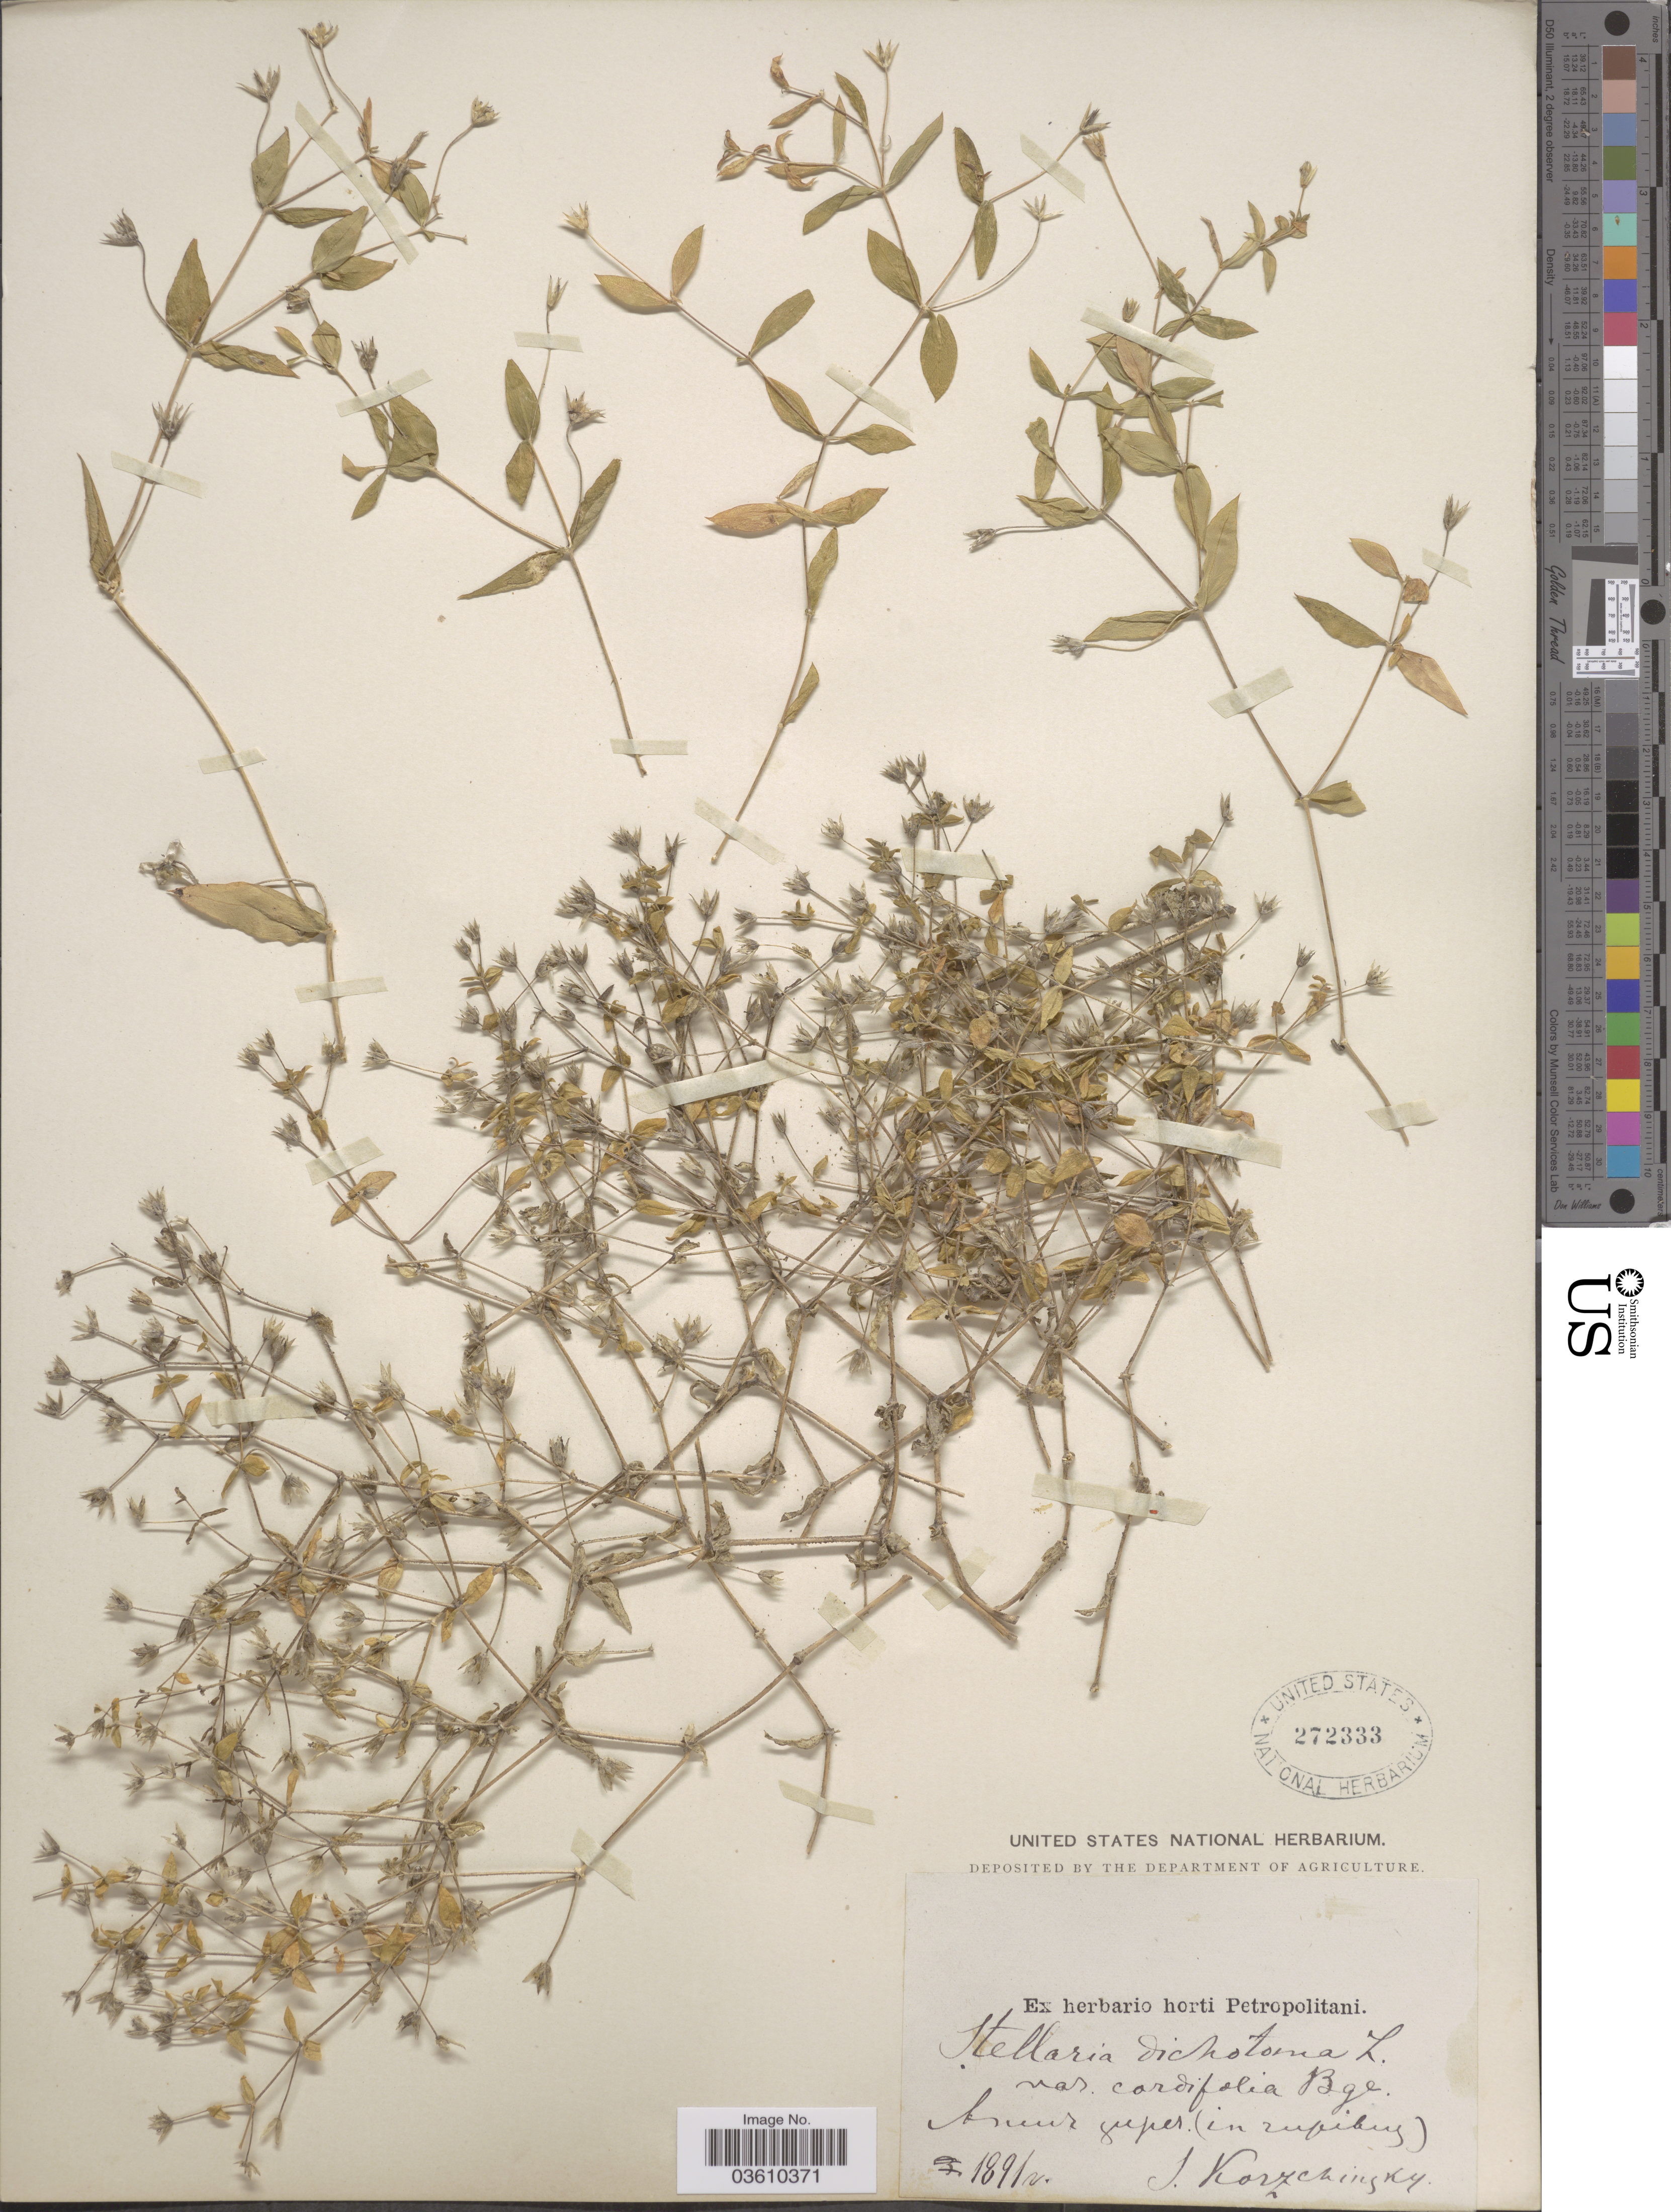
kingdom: Plantae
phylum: Tracheophyta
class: Magnoliopsida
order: Caryophyllales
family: Caryophyllaceae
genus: Stellaria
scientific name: Stellaria dichotoma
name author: L.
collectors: S. Korzchinsky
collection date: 1891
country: Russian Federation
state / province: Amur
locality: Amur super. (in rupibus).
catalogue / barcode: US 272333